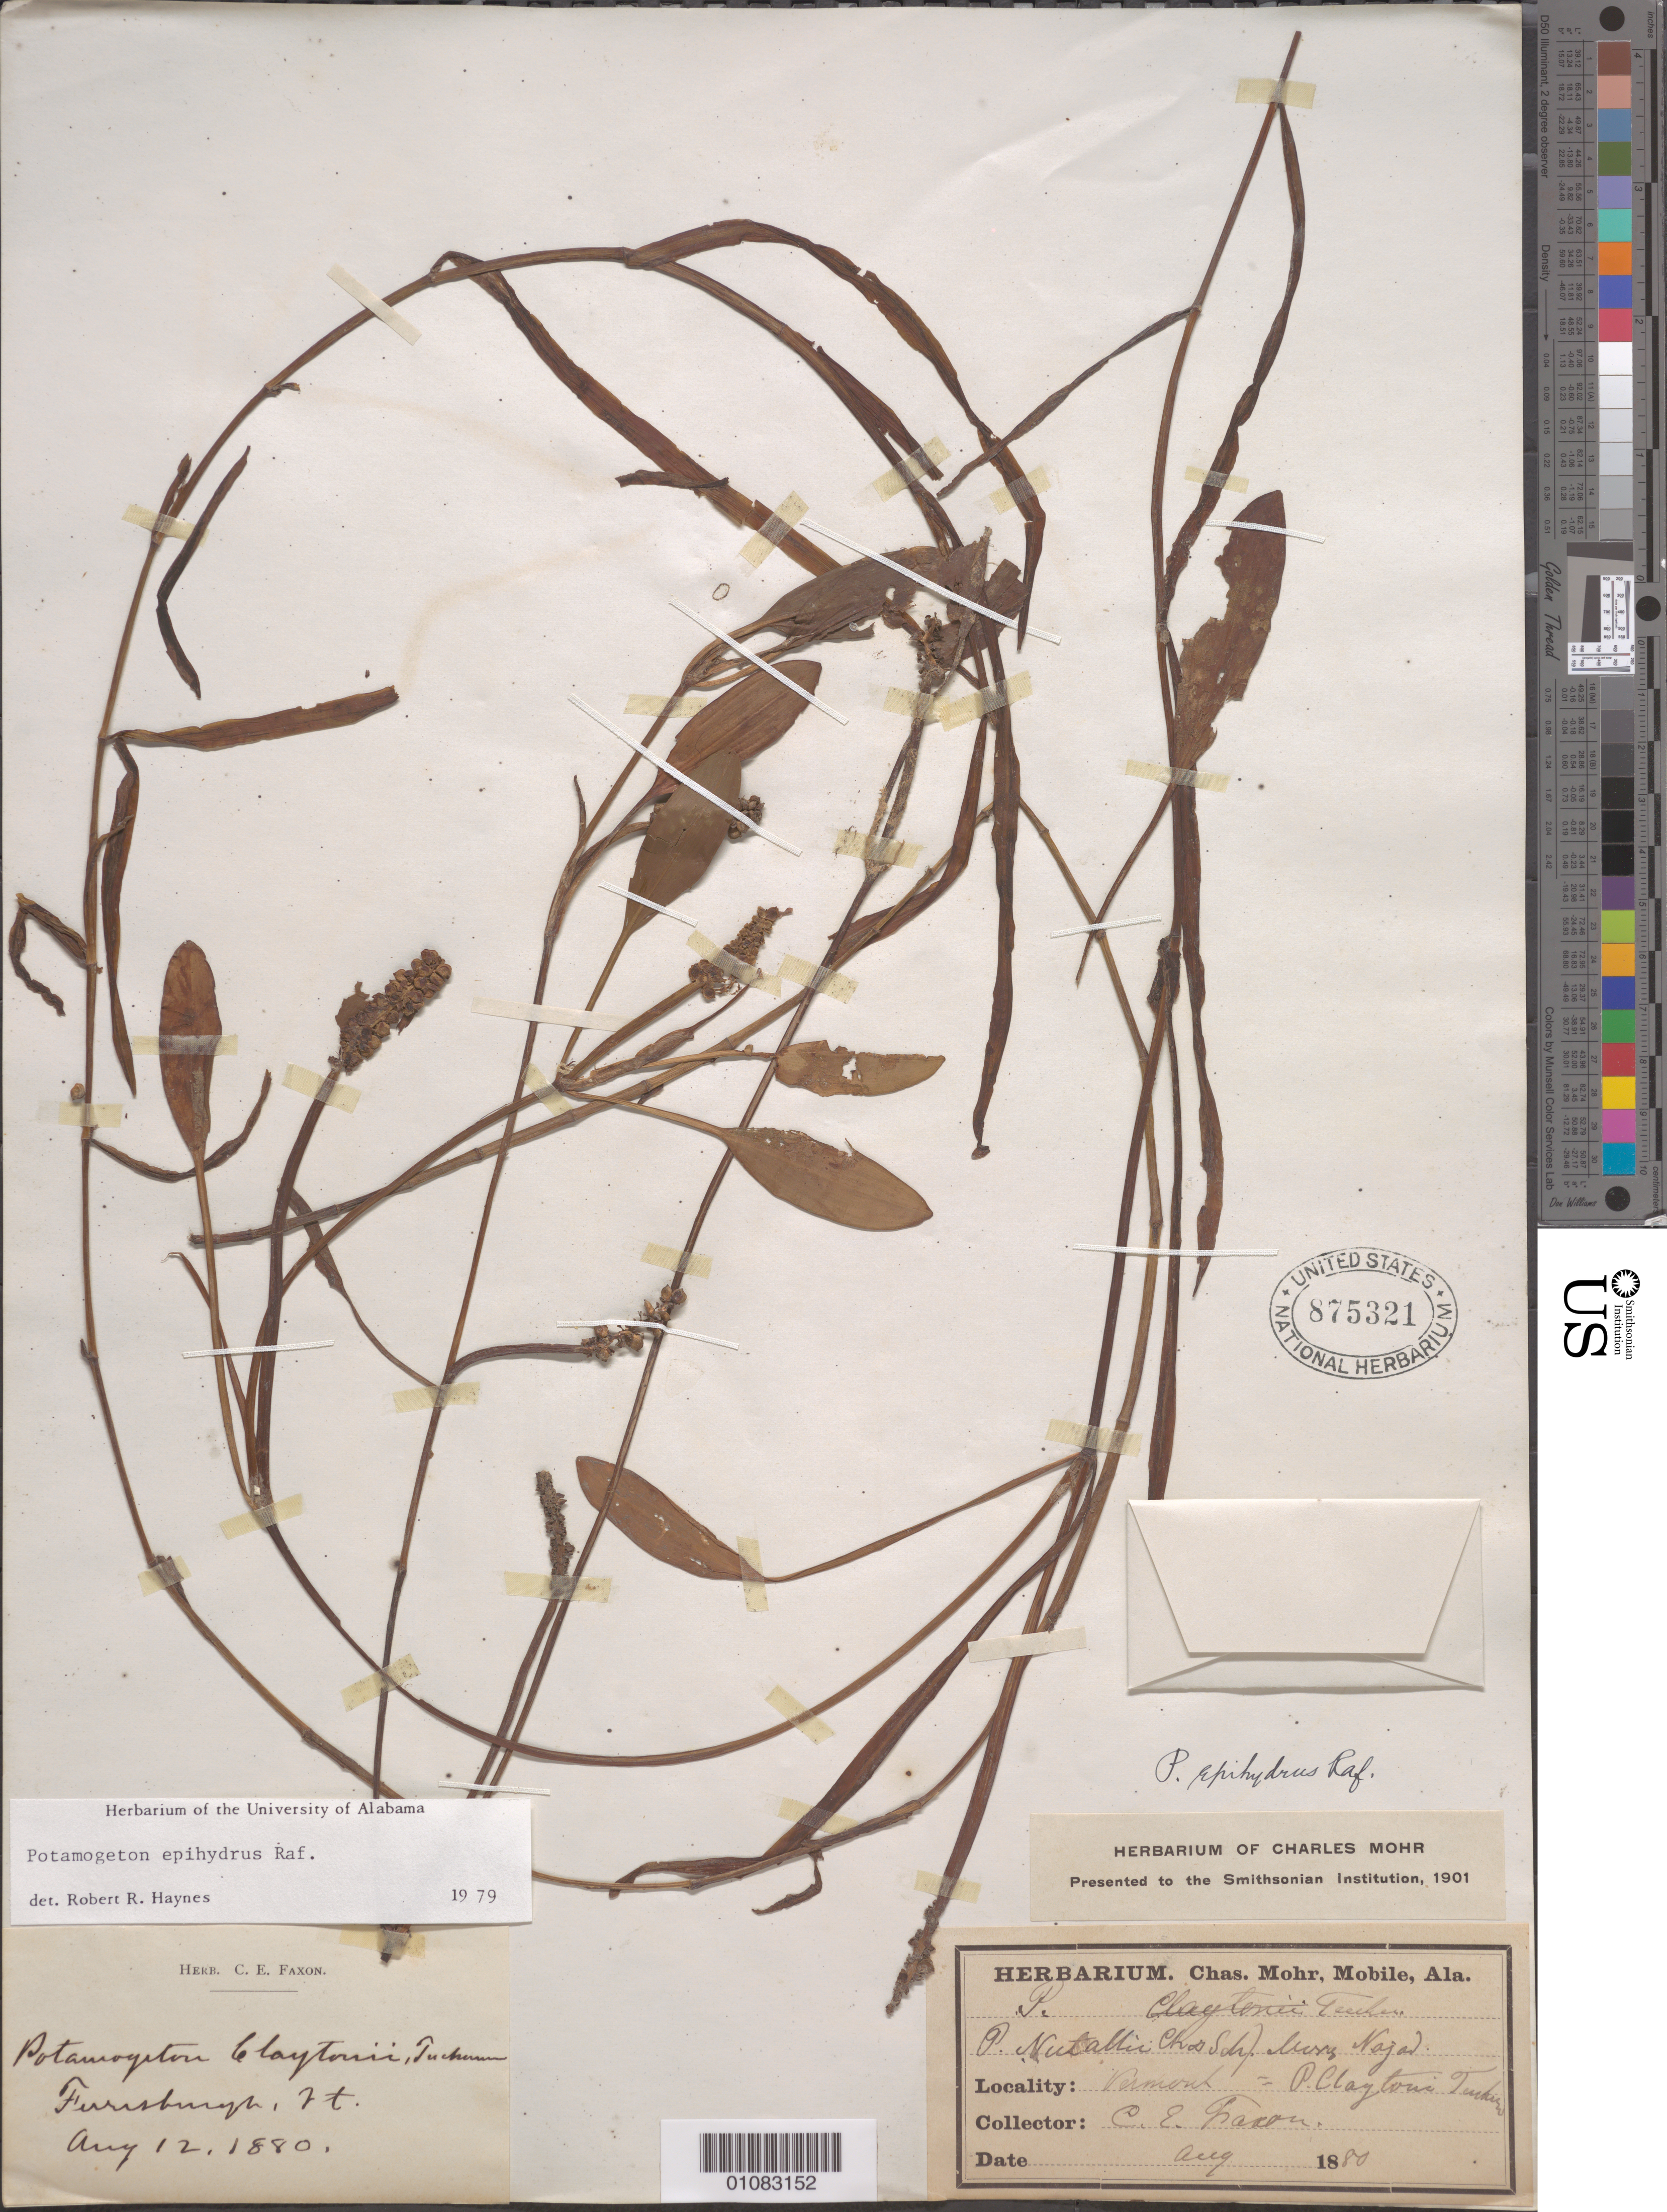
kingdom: Plantae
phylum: Tracheophyta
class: Liliopsida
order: Alismatales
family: Potamogetonaceae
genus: Potamogeton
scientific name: Potamogeton epihydrus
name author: Raf.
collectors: C. Faxon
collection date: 1880-08-12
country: United States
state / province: Vermont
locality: Ferrisburgh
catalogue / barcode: US 875321